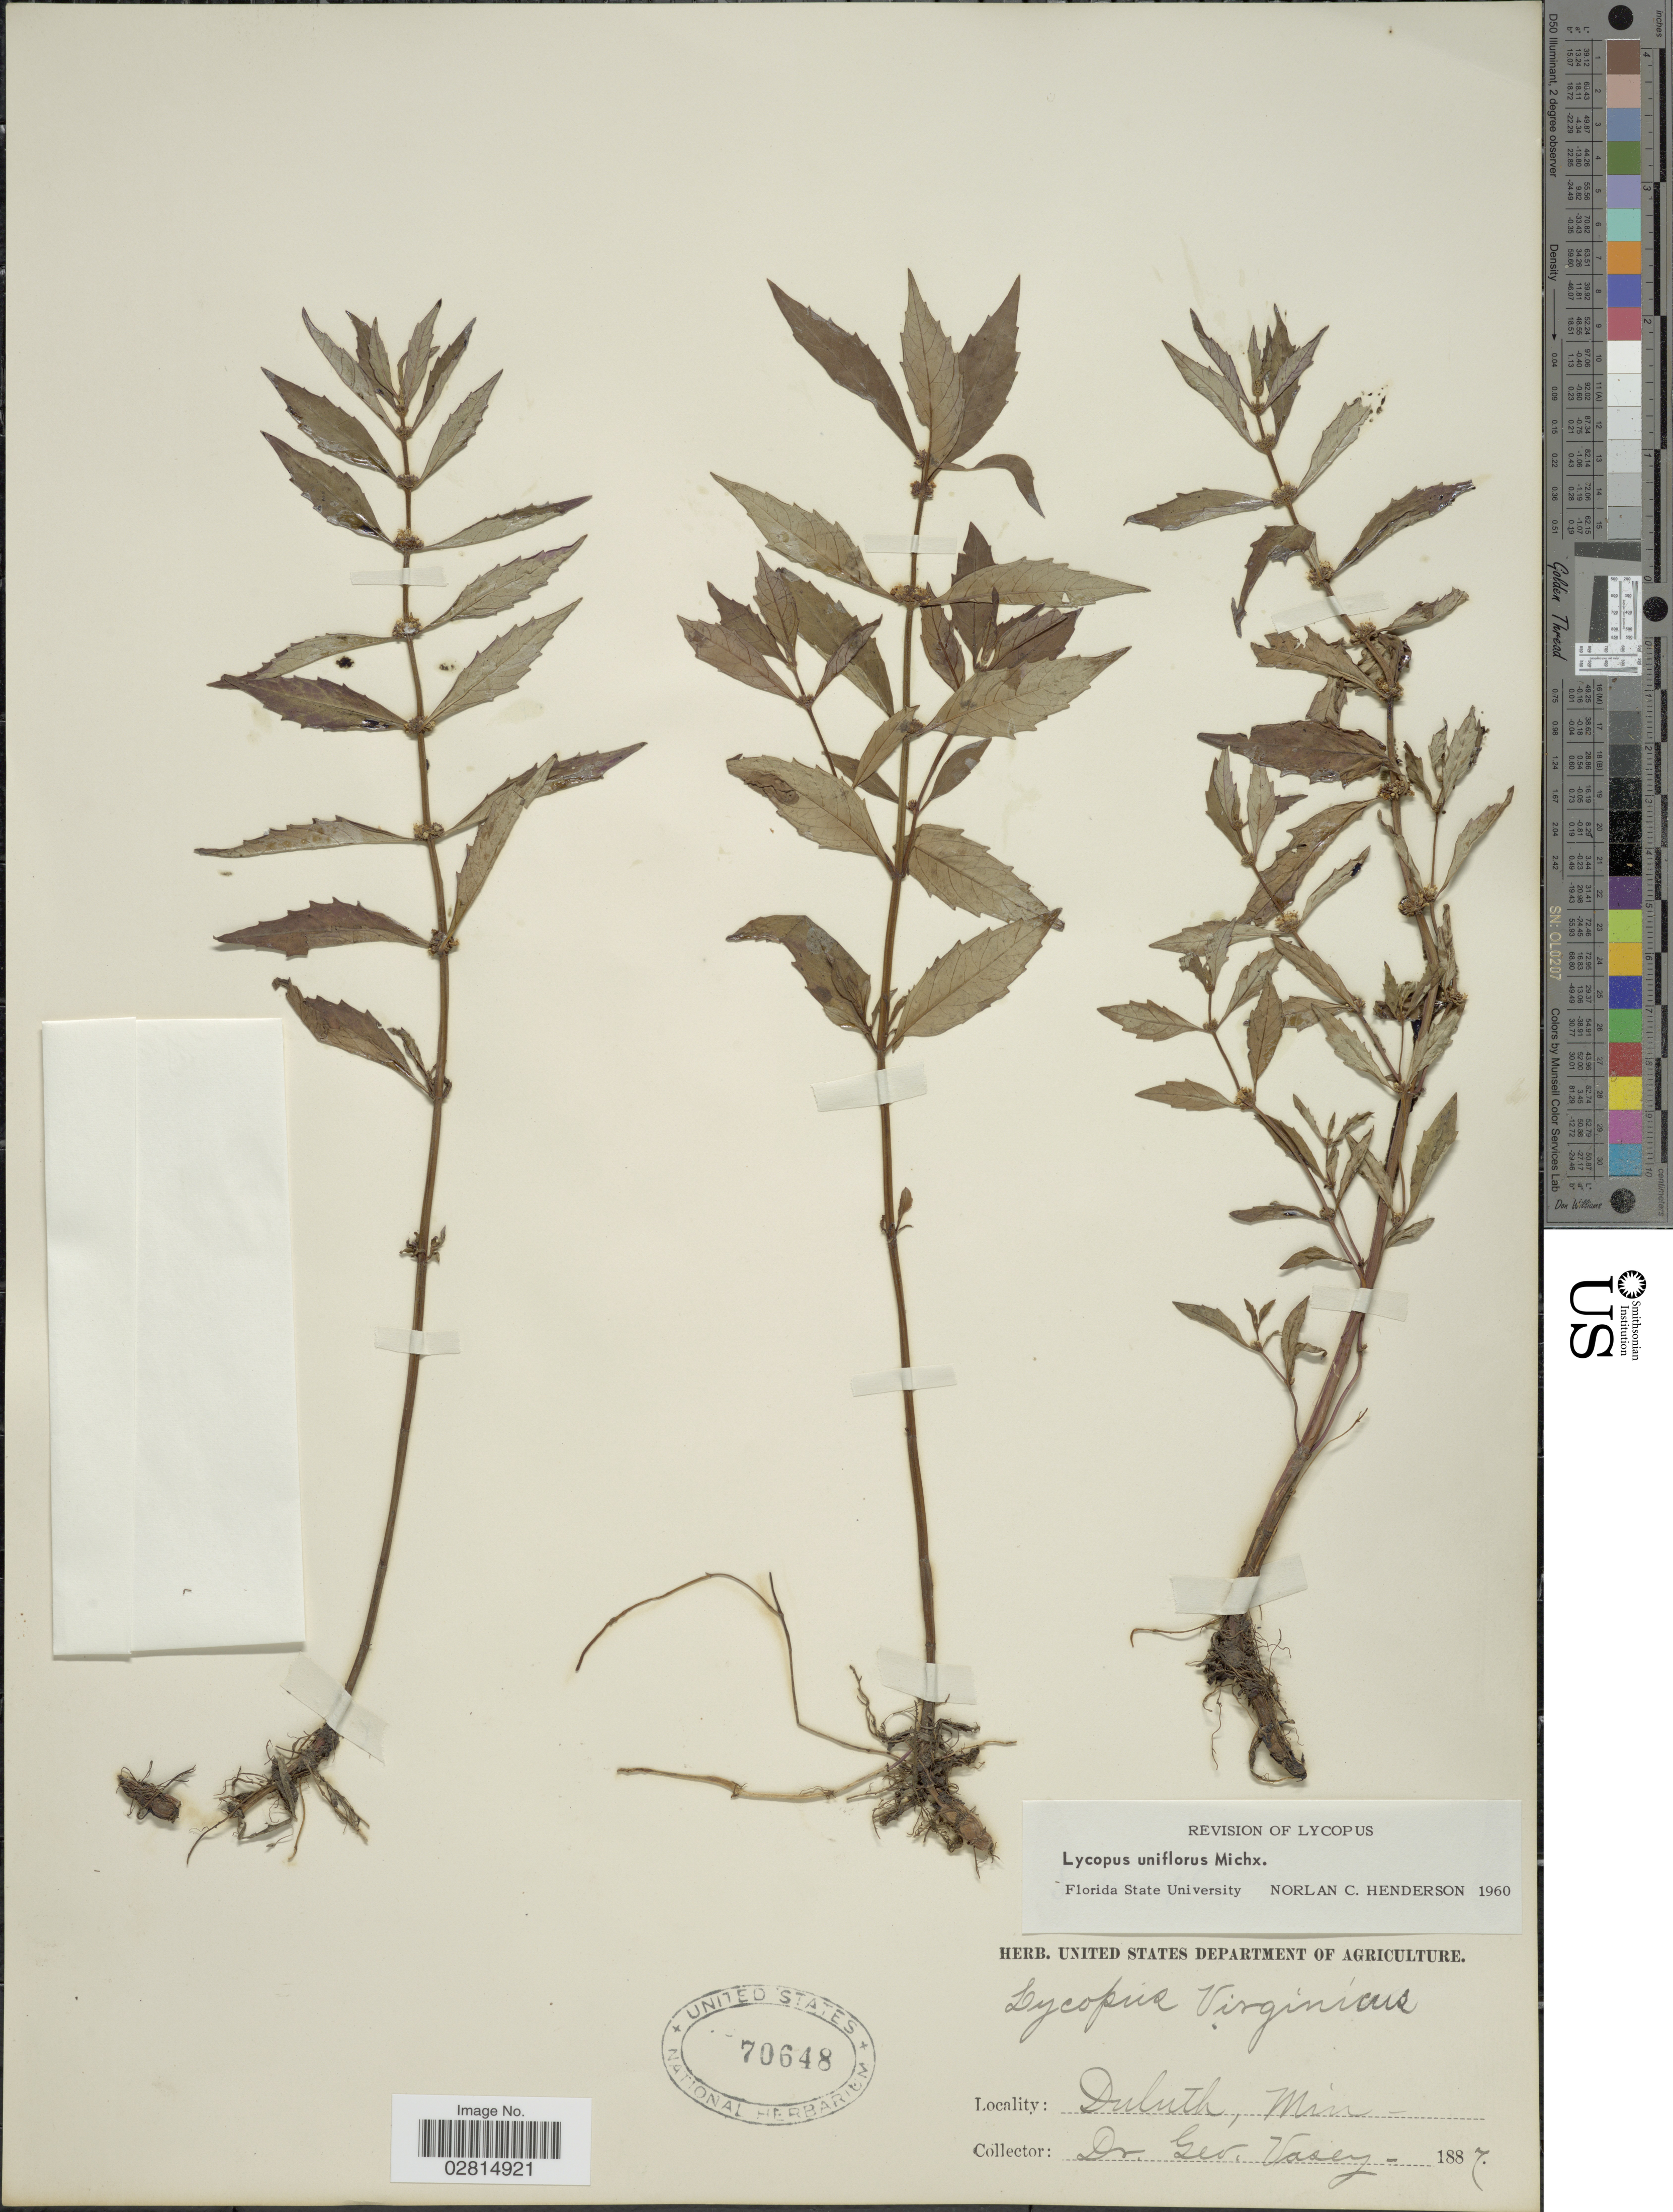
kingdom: Plantae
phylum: Tracheophyta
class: Magnoliopsida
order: Lamiales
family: Lamiaceae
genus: Lycopus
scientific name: Lycopus uniflorus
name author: Michx.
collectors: G. Vasey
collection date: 1887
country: United States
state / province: Minnesota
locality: Duluth, Min.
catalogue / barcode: US 70648